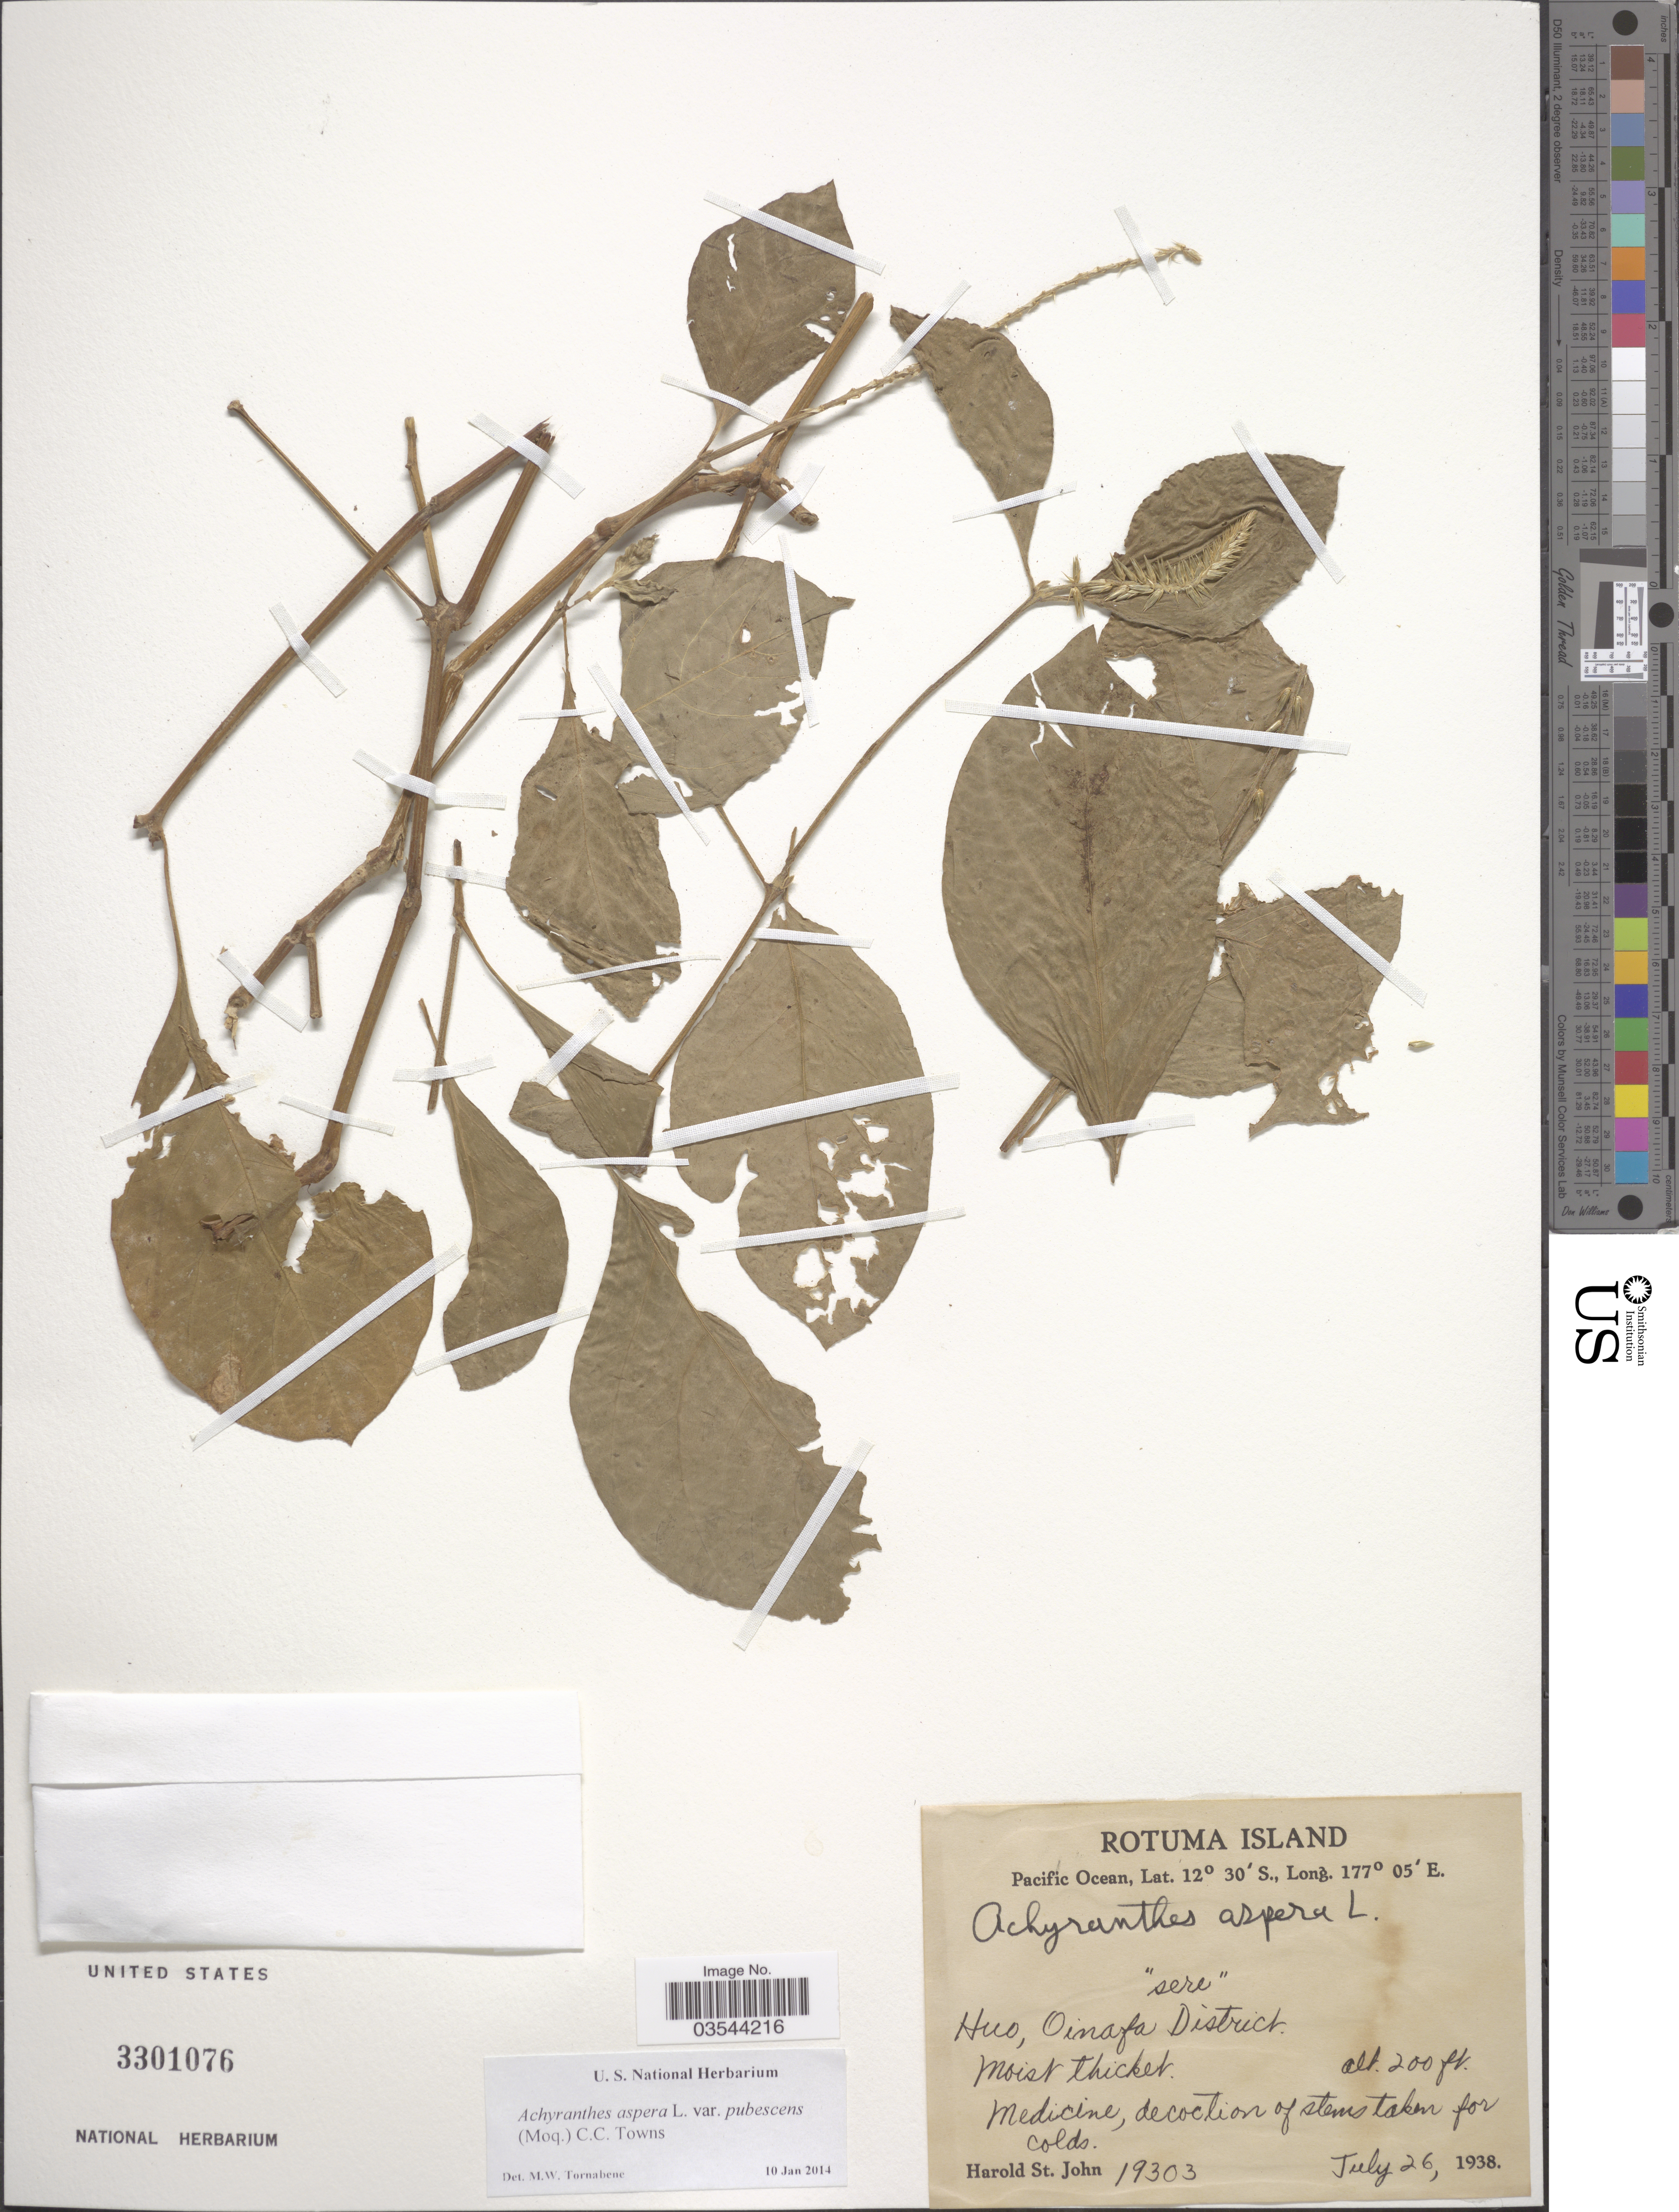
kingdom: Plantae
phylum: Tracheophyta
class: Magnoliopsida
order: Caryophyllales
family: Amaranthaceae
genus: Achyranthes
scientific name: Achyranthes aspera var. pubescens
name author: (Moq.) M. Gómez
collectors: H. St. John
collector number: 19303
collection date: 1938-07-26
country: Fiji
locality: Rotuma Island. Pacific Ocean. Huo, Oinafa District.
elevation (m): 61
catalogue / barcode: US 3301076